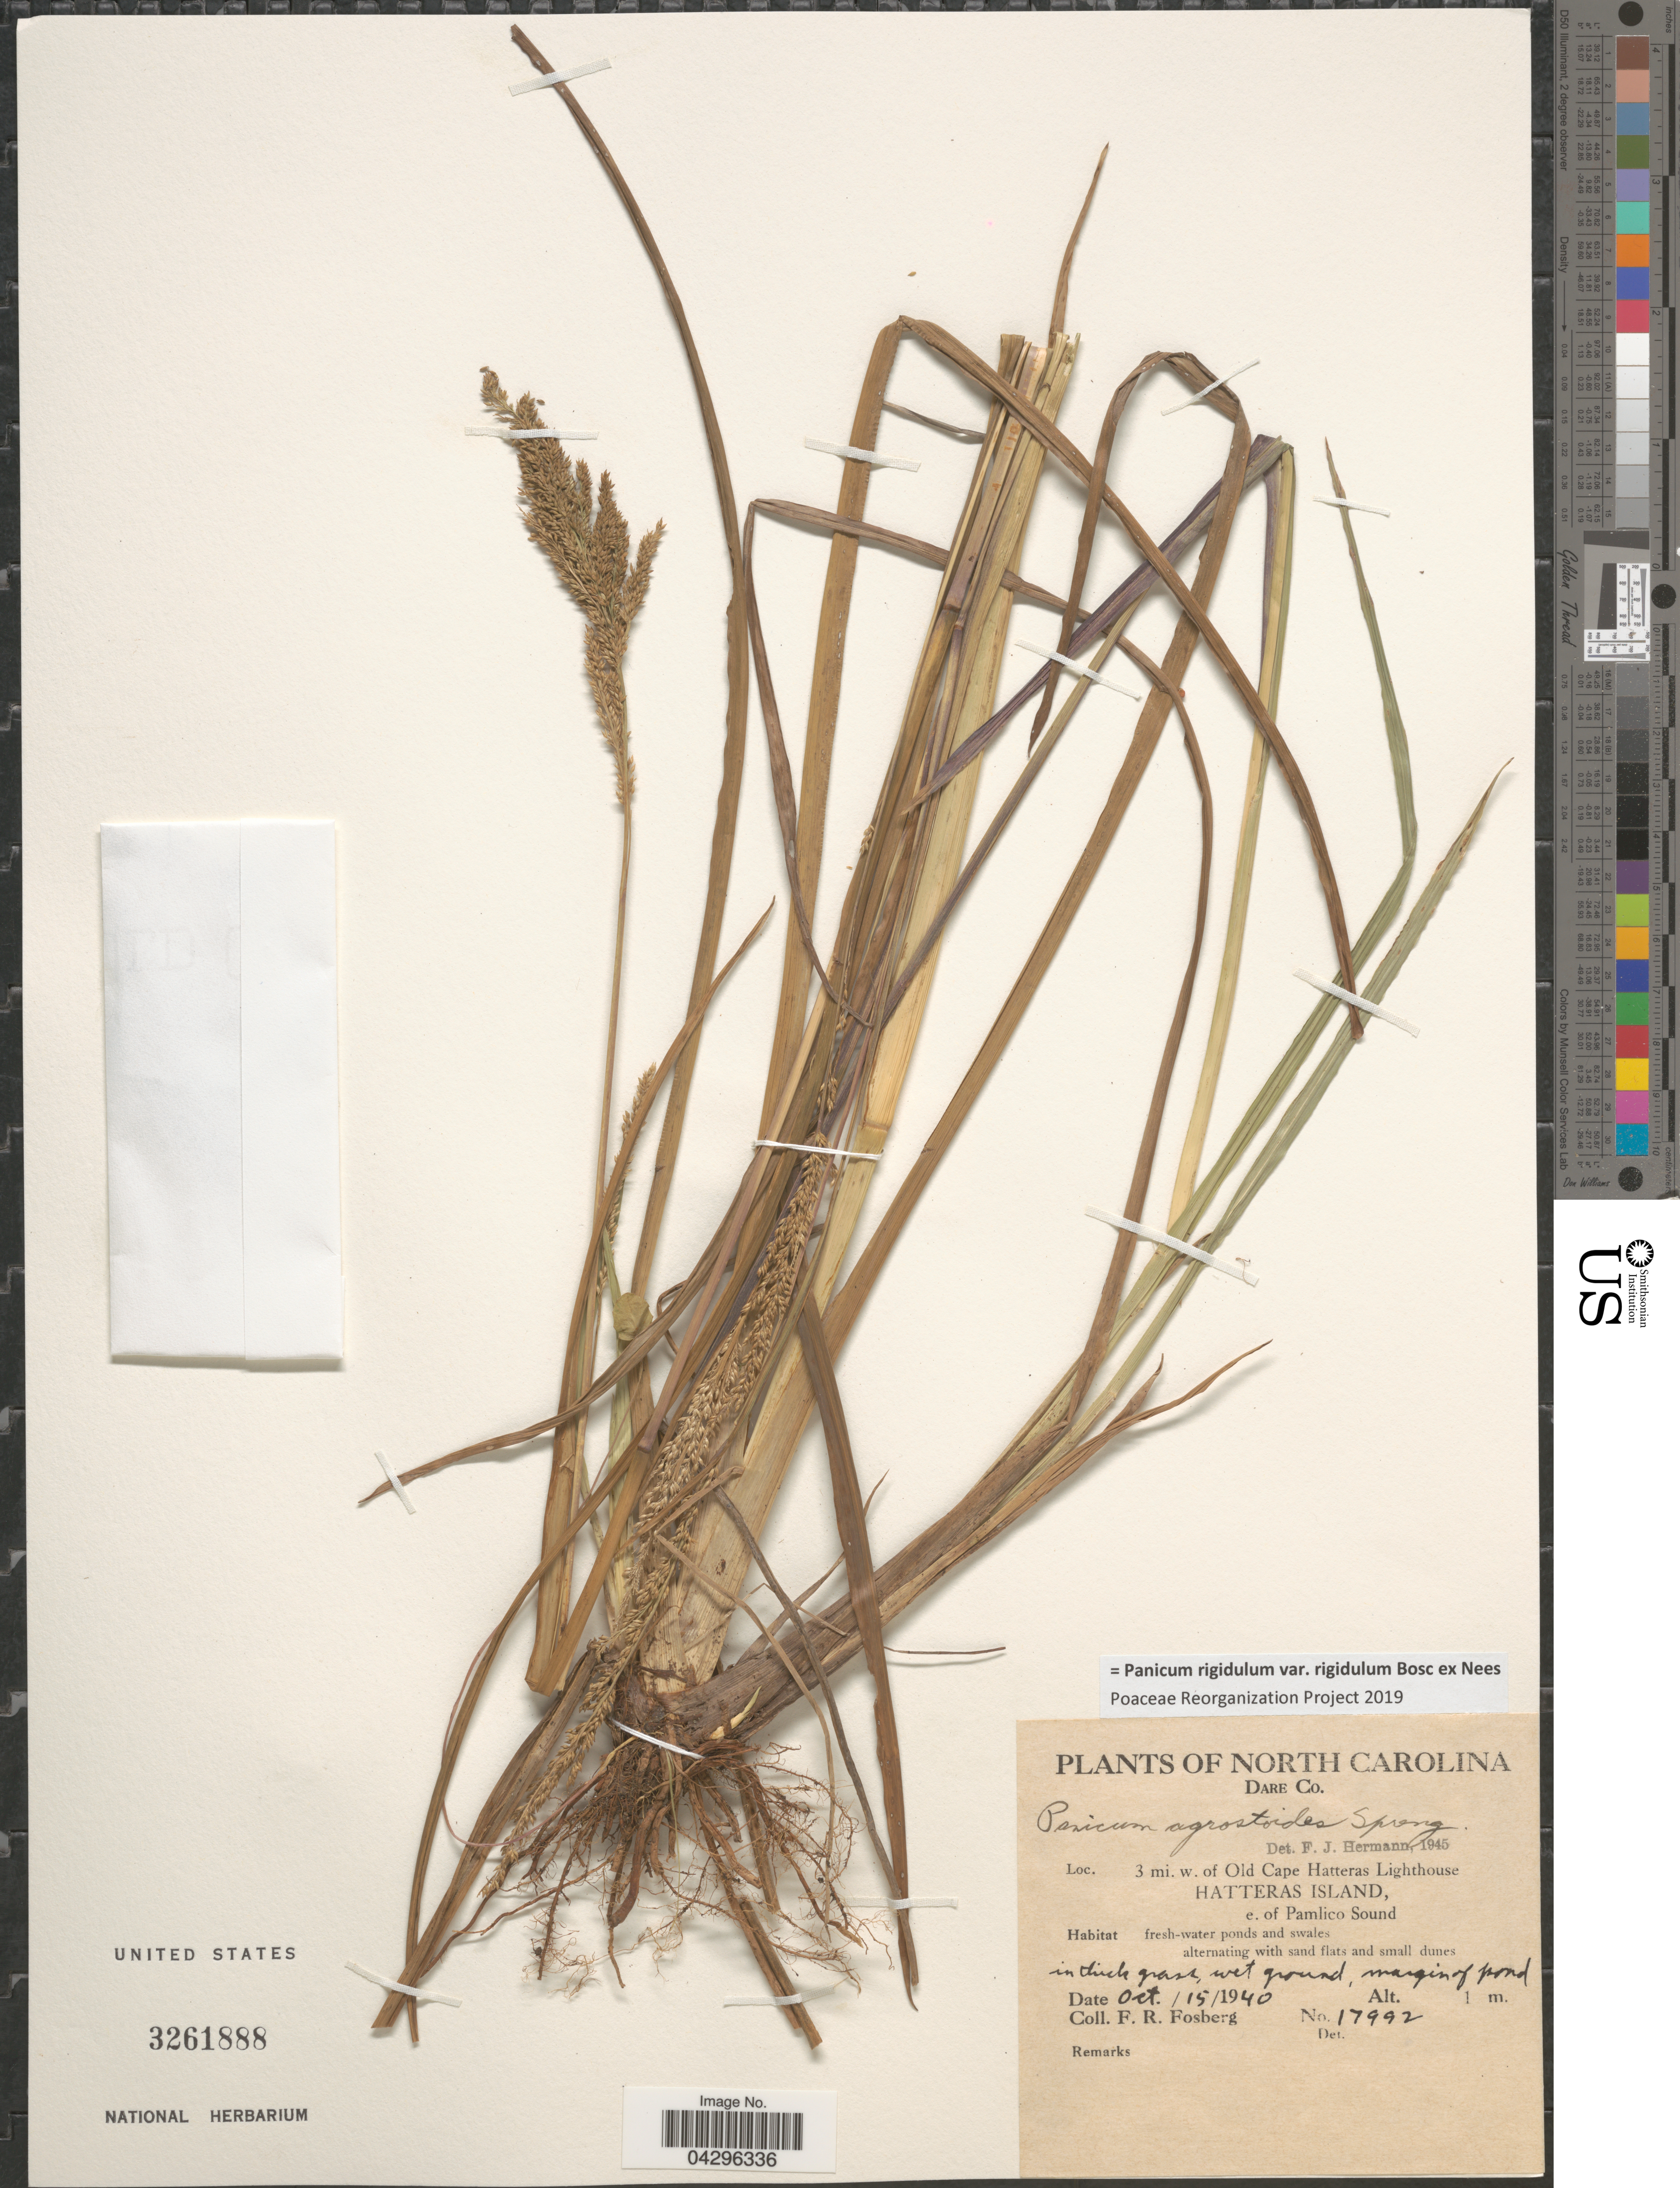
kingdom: Plantae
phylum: Tracheophyta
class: Liliopsida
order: Poales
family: Poaceae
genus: Panicum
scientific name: Panicum rigidulum var. rigidulum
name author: Bosc ex Nees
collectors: F. R. Fosberg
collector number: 17992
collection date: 1940-10-15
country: United States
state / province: North Carolina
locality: Dare Co. 3 mi. w. Old Cape Hatteras Lighthouse. Hatteras Island, e. of Pamlico Sound.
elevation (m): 1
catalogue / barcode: US 3261888